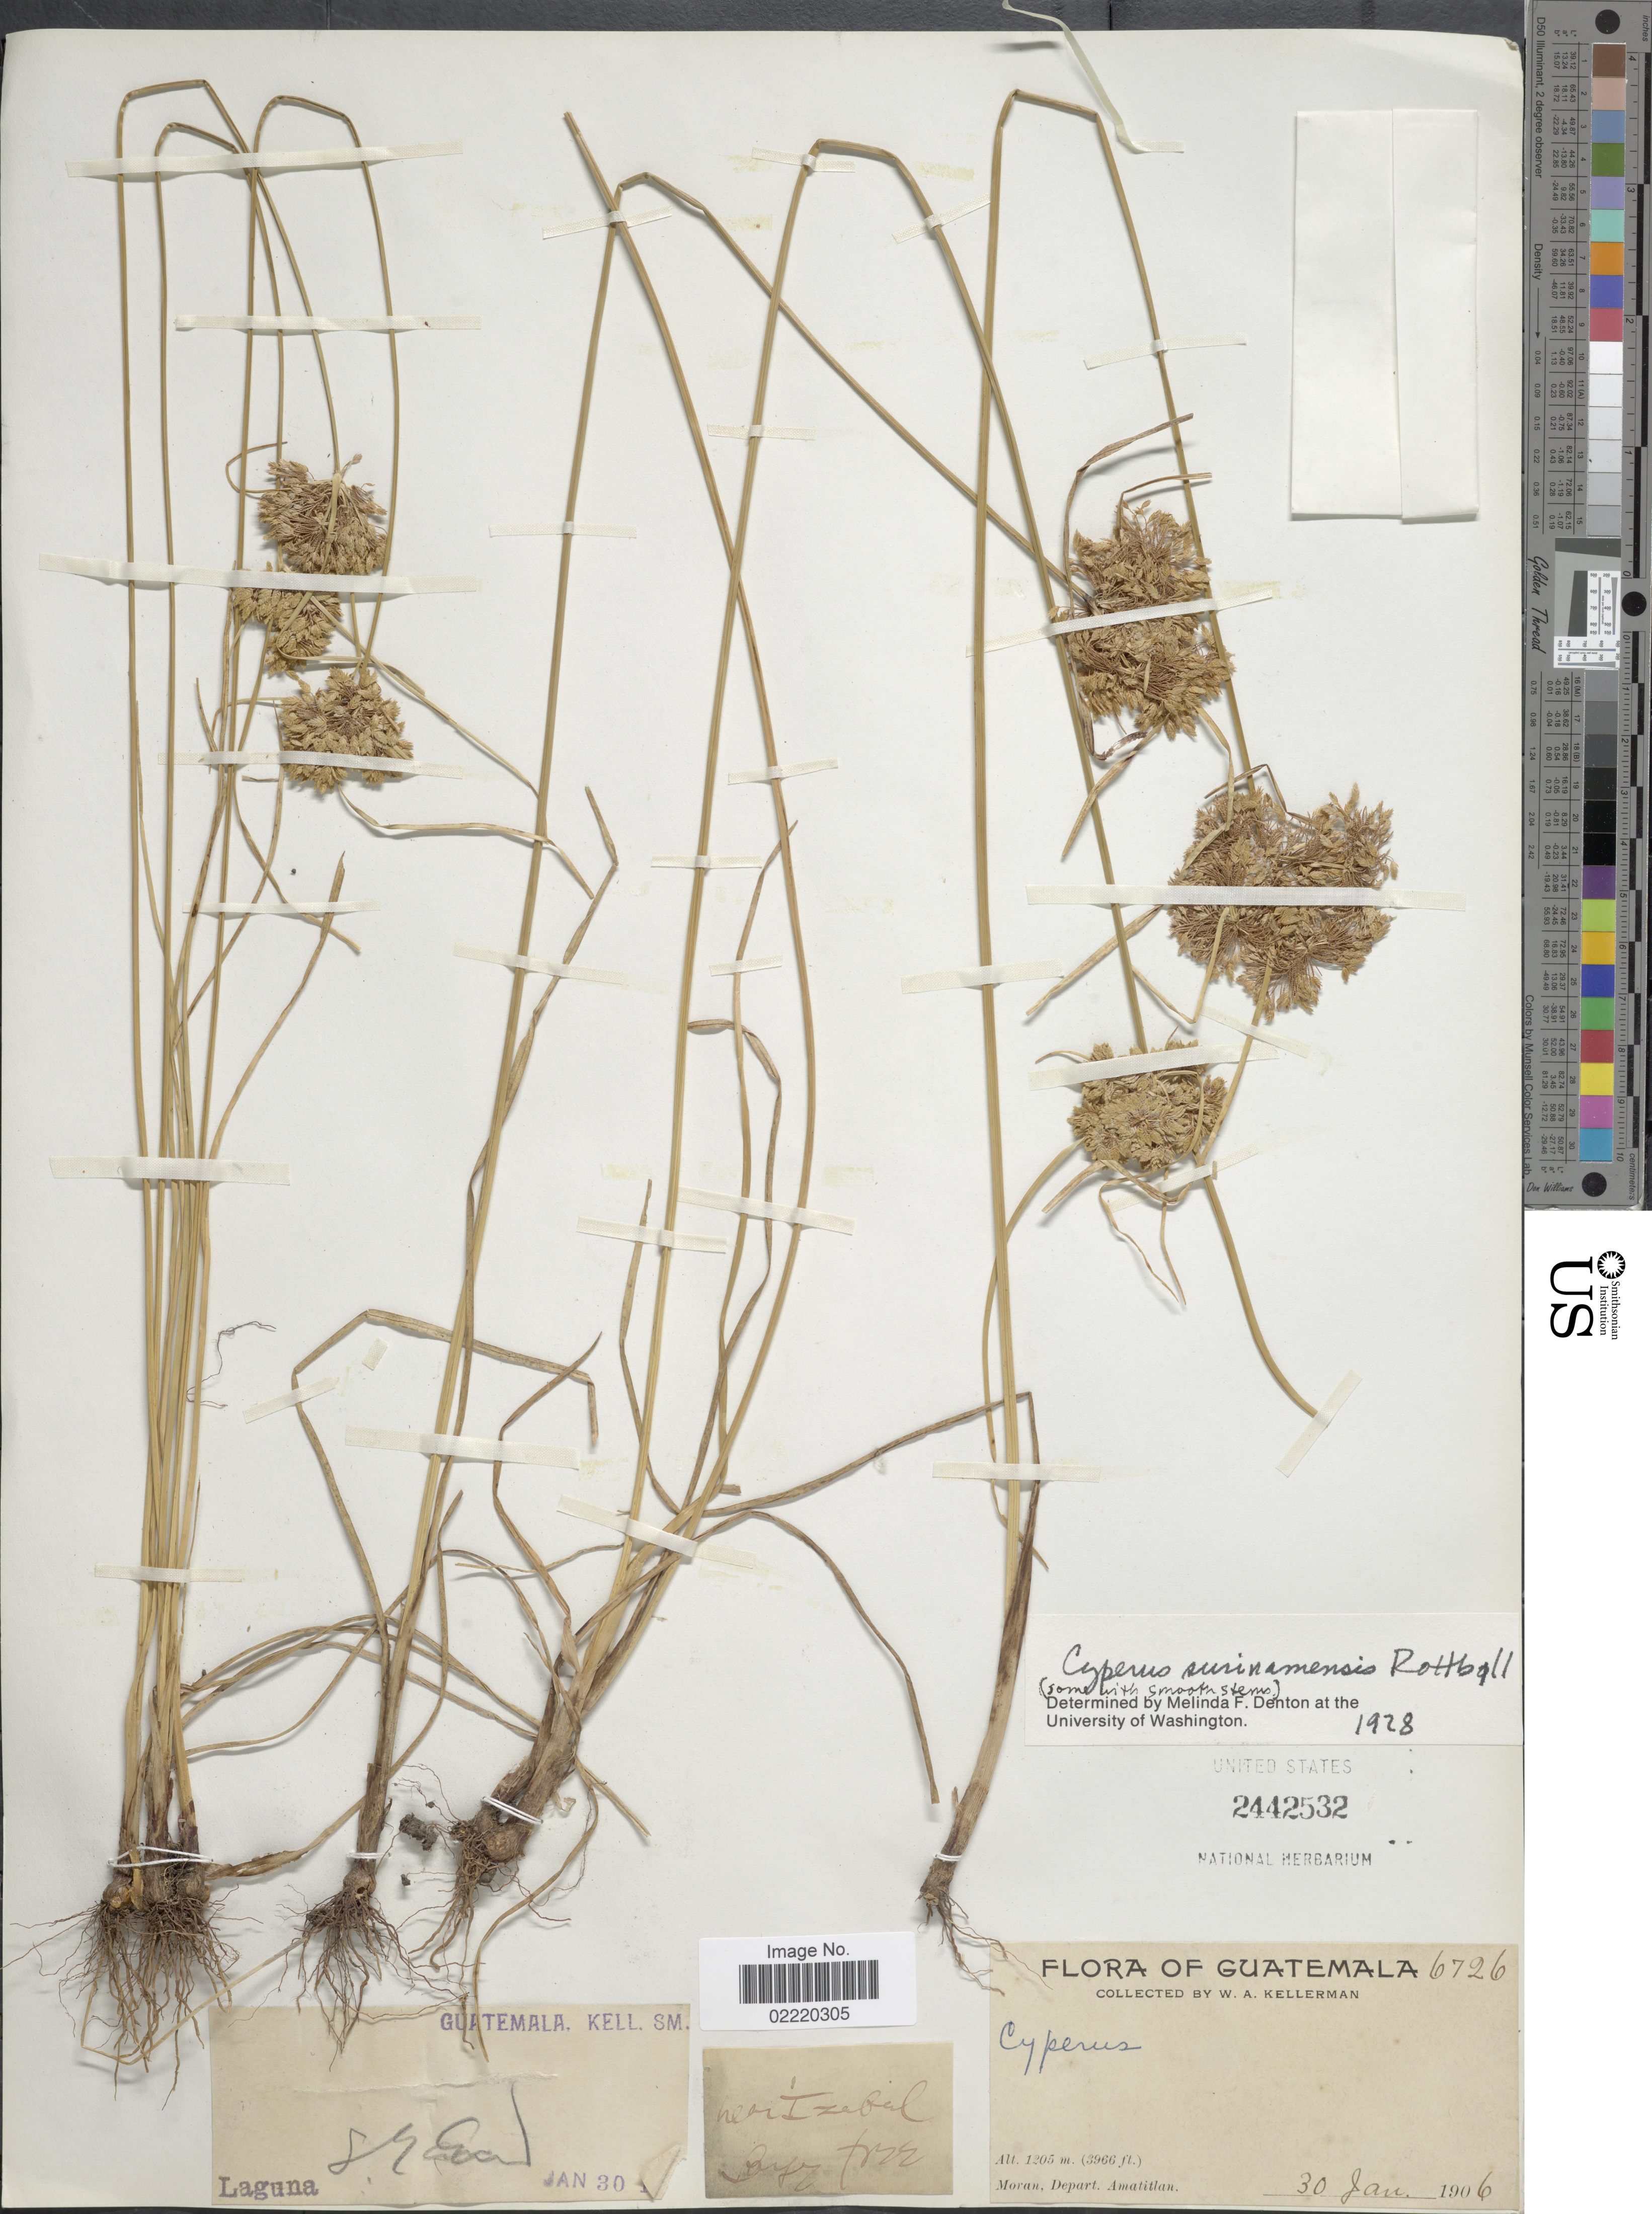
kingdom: Plantae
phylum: Tracheophyta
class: Liliopsida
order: Poales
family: Cyperaceae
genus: Cyperus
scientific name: Cyperus surinamensis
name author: Rottb.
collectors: W. Kellerman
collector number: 6726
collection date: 1906-01-30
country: Guatemala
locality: Moran, Depart. Amatitlan, Laguna.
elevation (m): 1205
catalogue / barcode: US 2442532